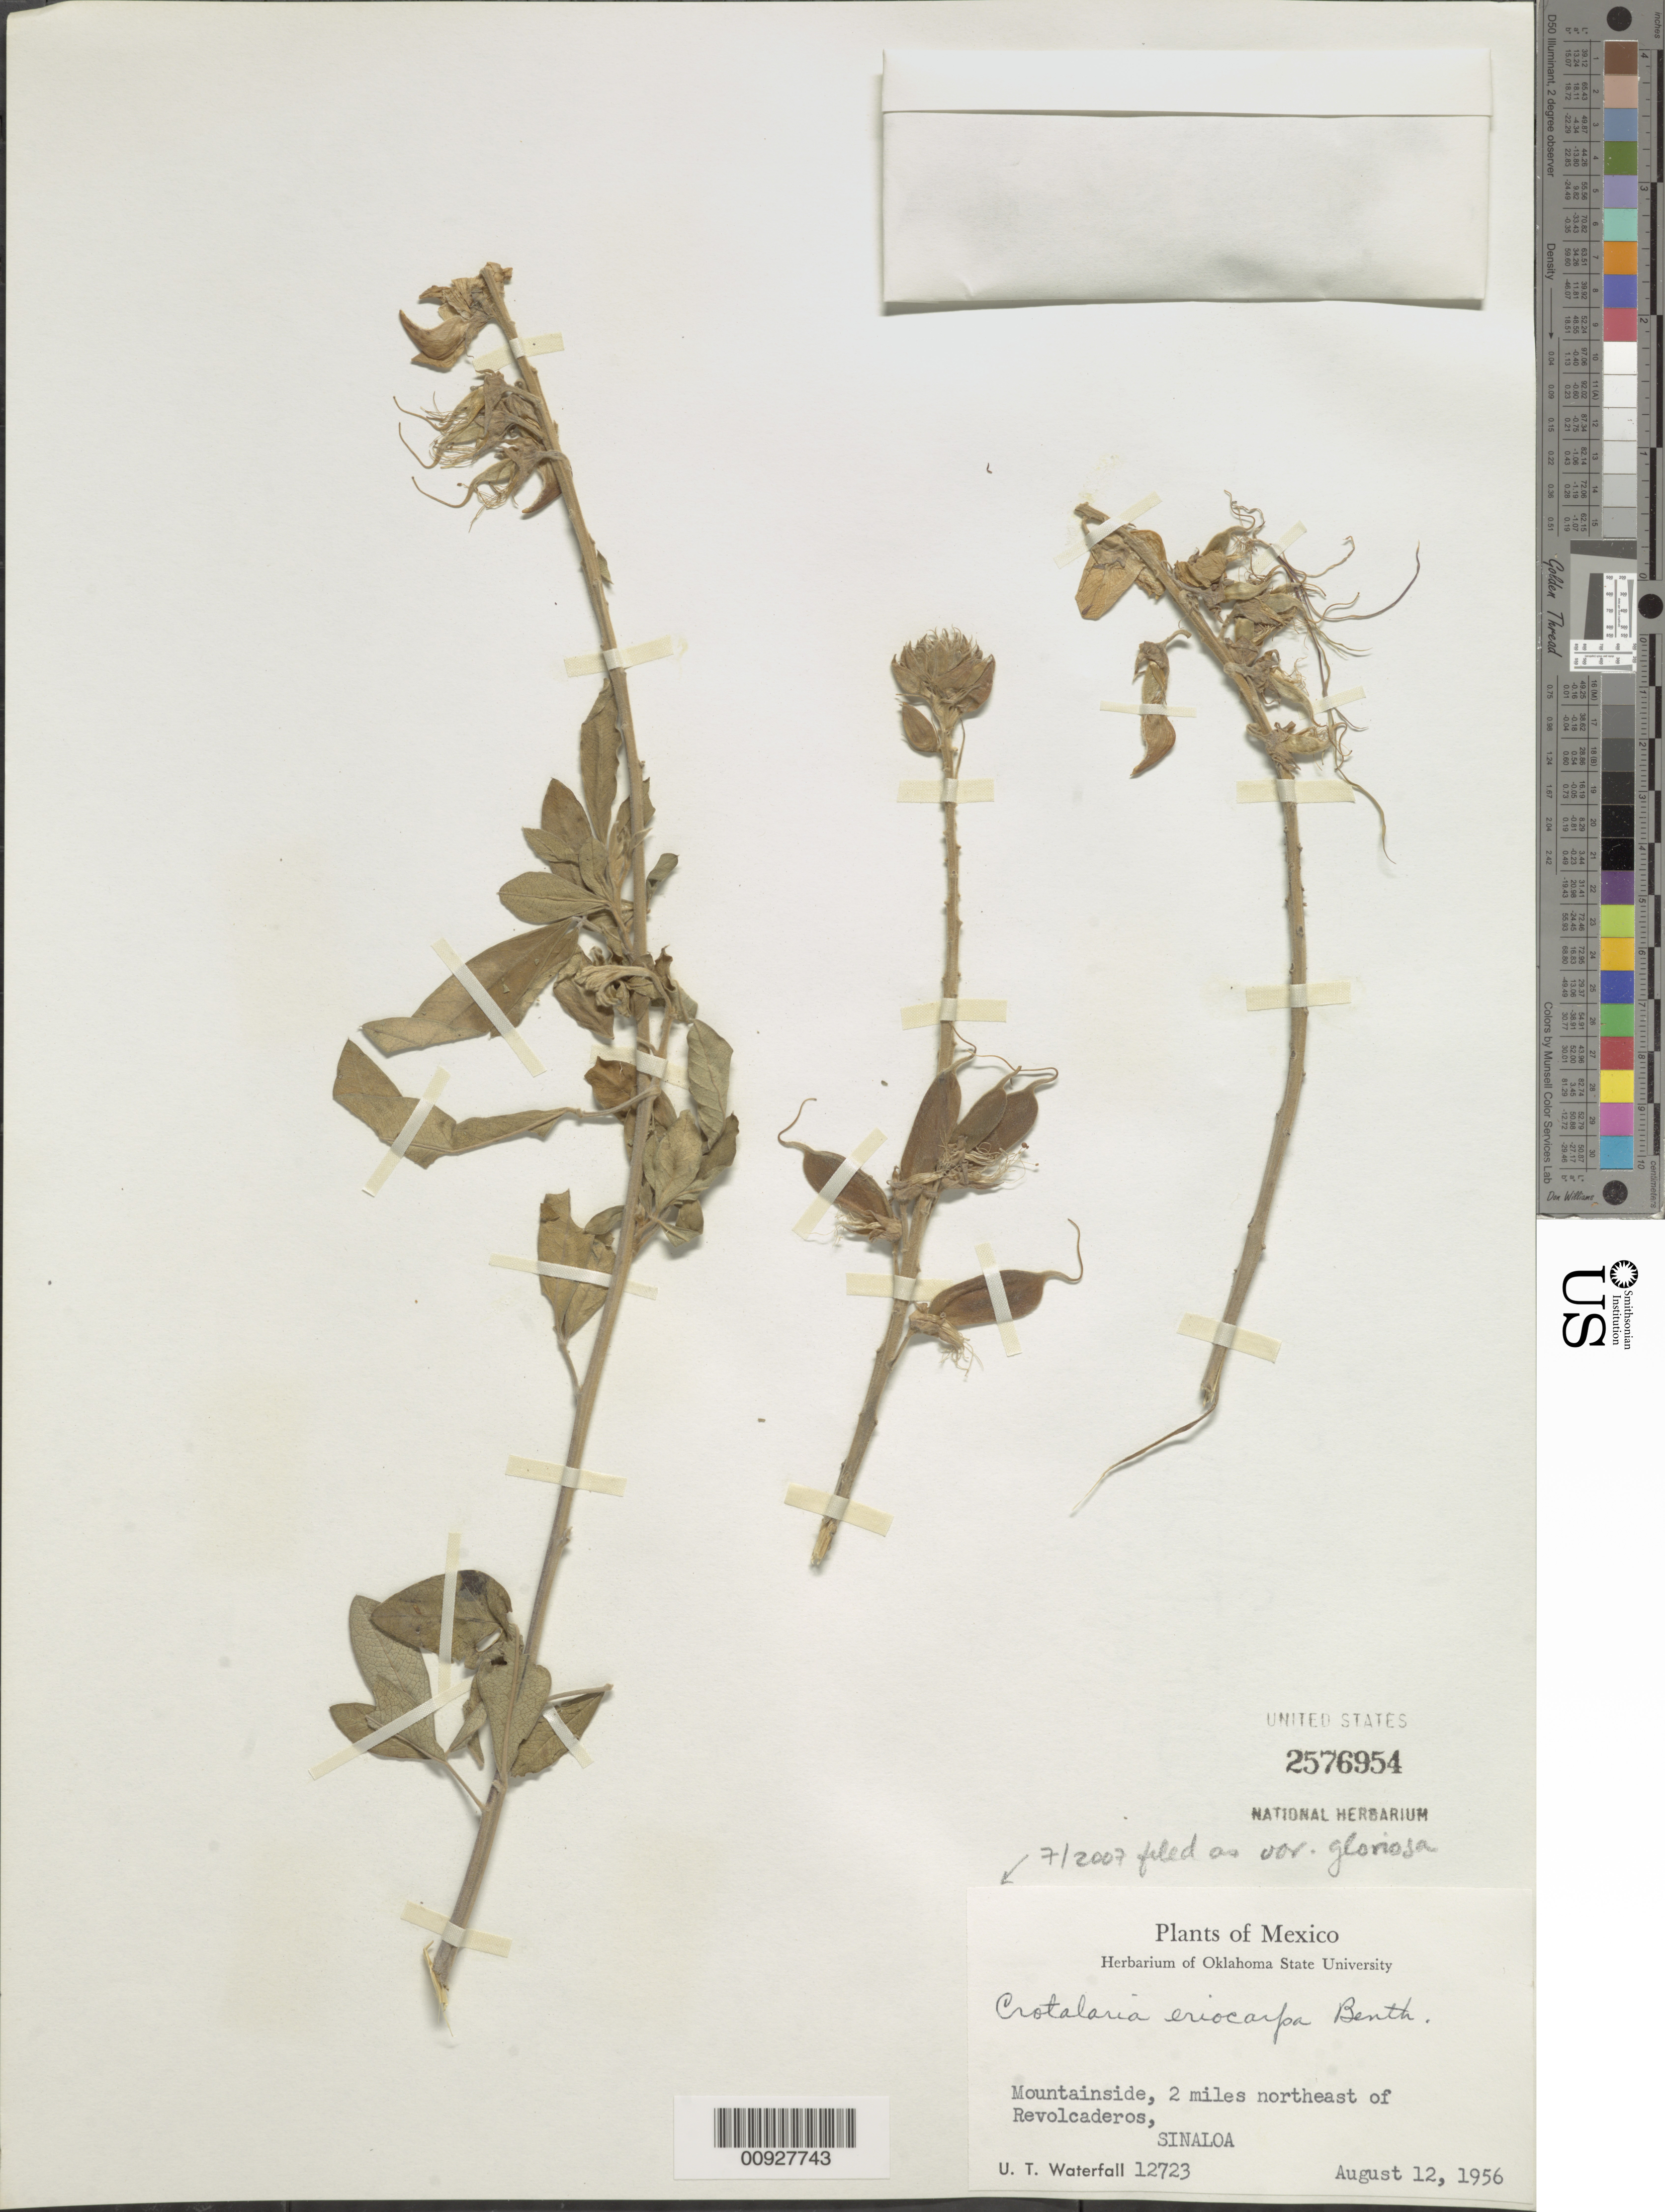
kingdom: Plantae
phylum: Tracheophyta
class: Magnoliopsida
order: Fabales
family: Fabaceae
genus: Crotalaria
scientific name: Crotalaria eriocarpa var. gloriosa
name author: Benth.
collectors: U. T. Waterfall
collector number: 12723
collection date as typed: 12 Aug 1956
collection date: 1956-08-12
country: Mexico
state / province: Sinaloa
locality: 2 miles northeast of Revolcaderos, Sinaloa.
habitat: Mountainside.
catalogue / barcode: US 2576954